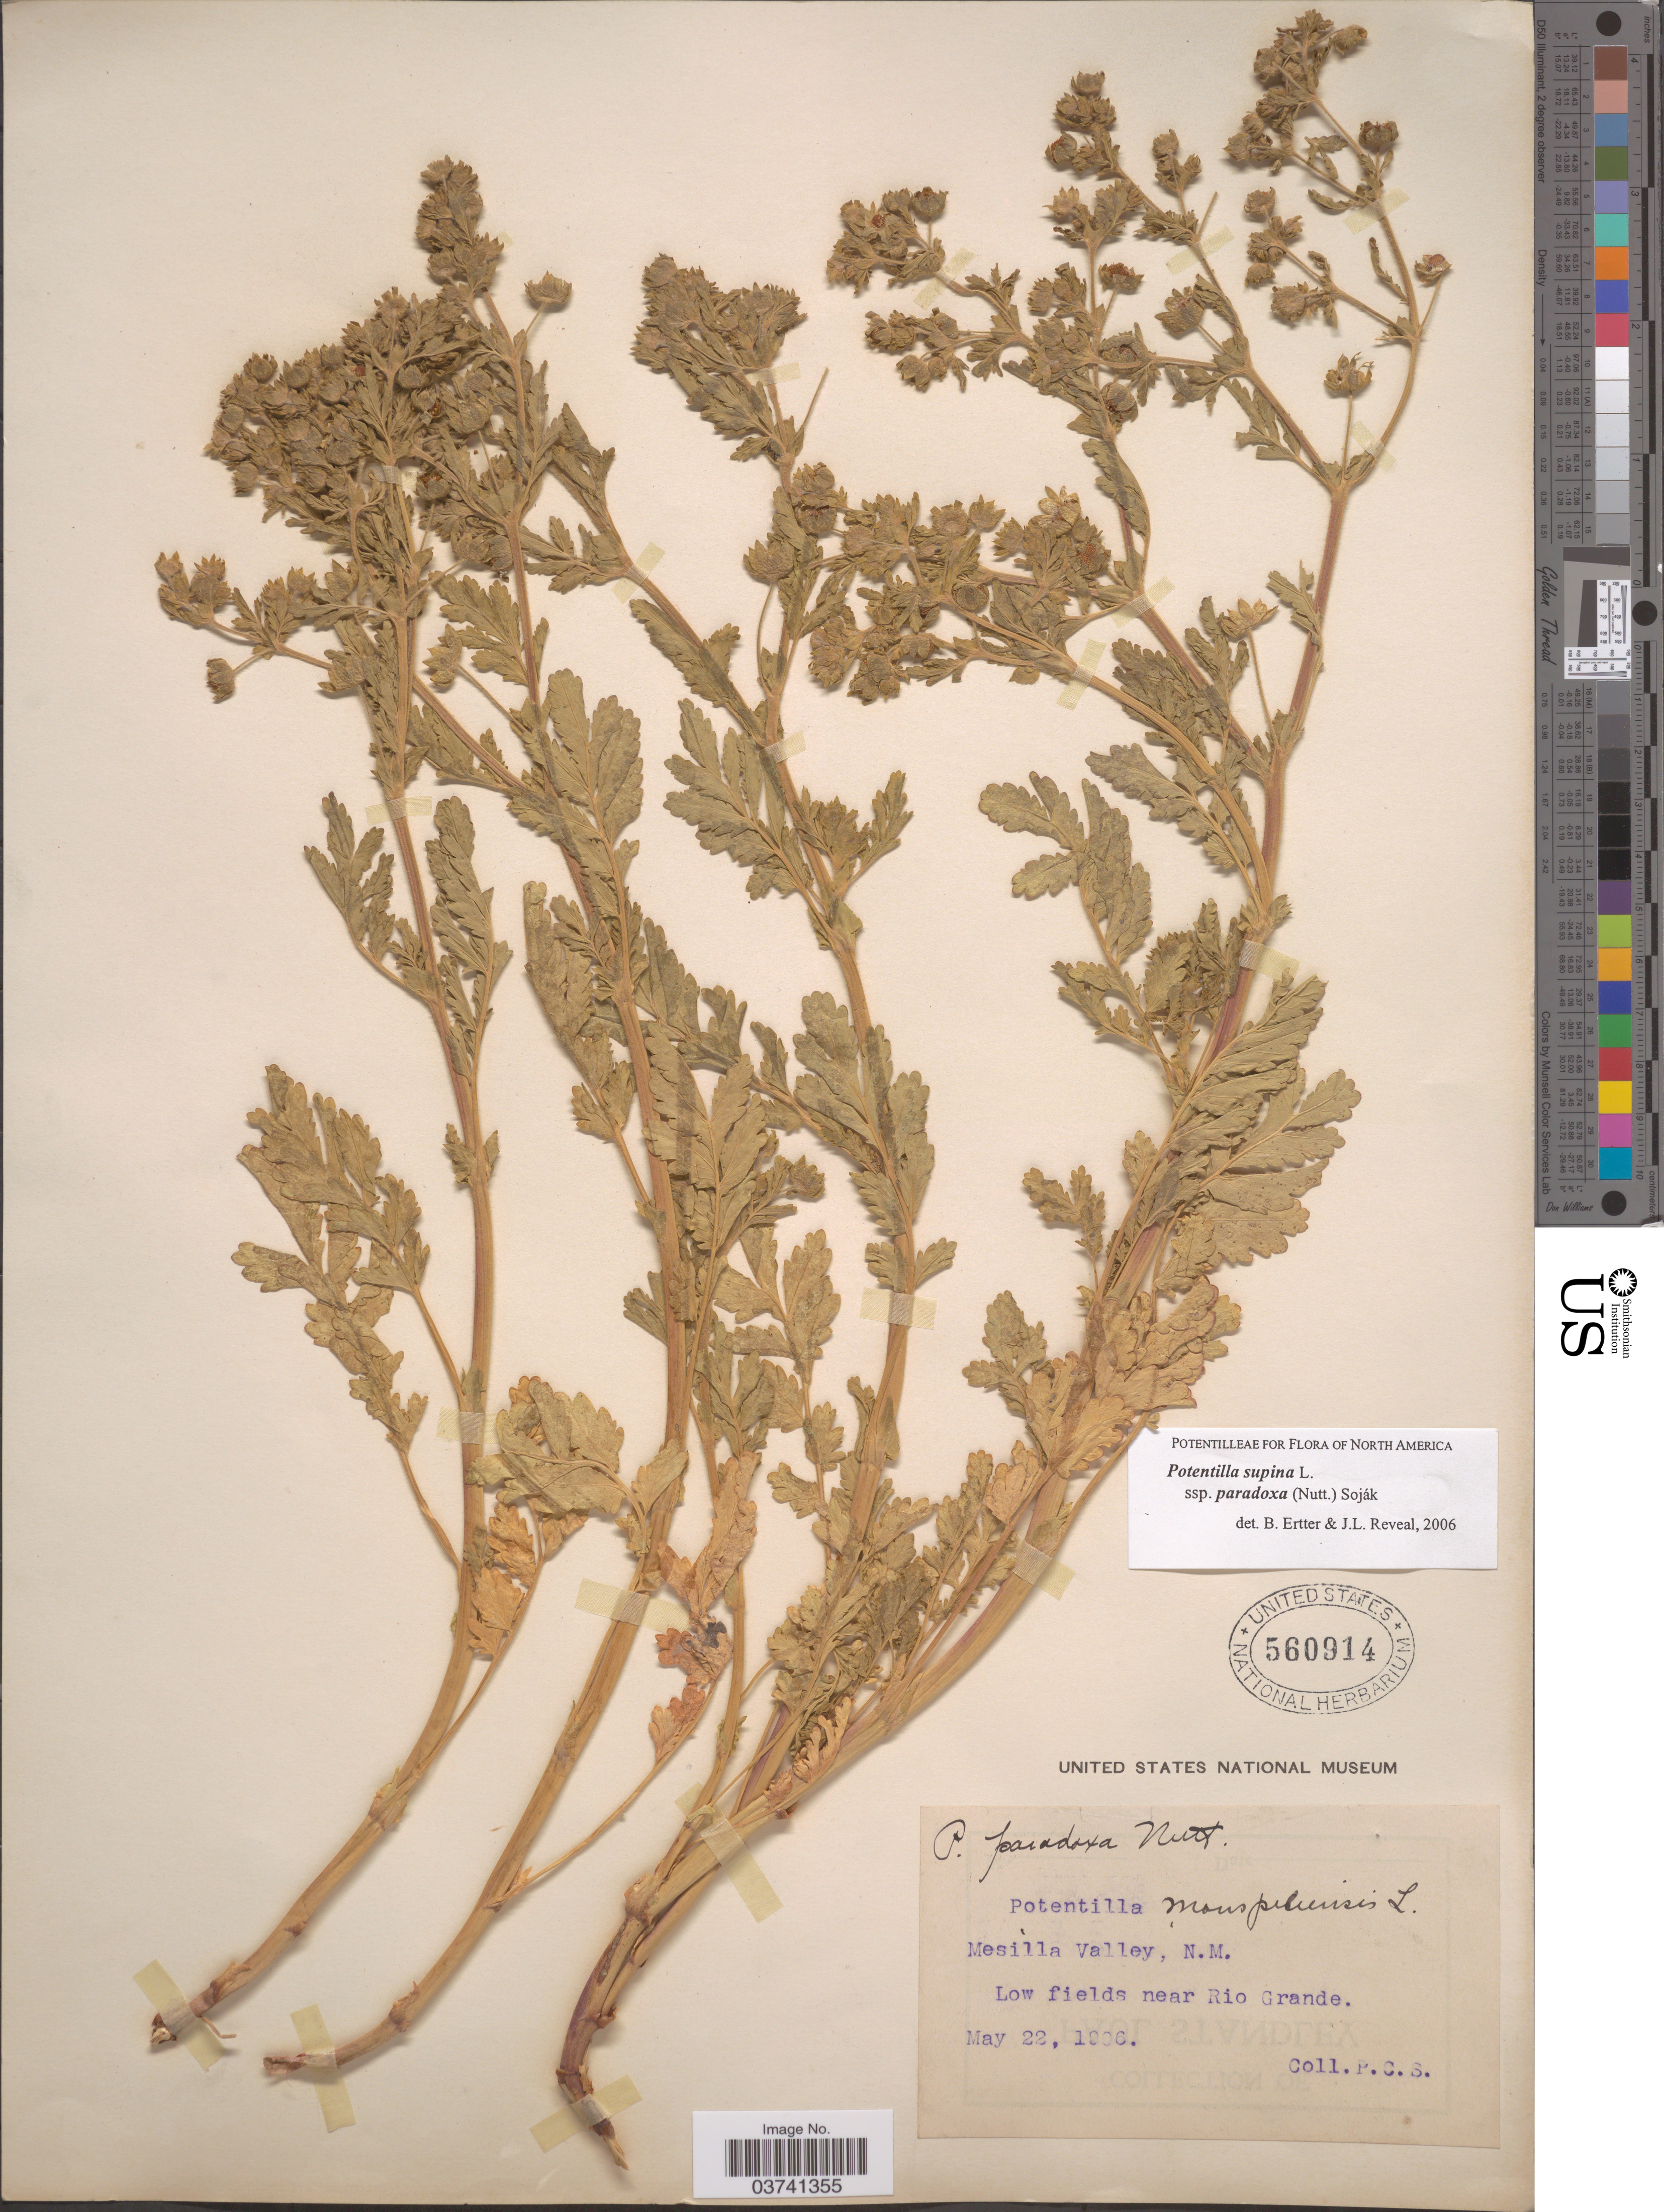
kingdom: Plantae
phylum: Tracheophyta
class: Magnoliopsida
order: Rosales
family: Rosaceae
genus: Potentilla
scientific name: Potentilla supina subsp. paradoxa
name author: (Nutt.) Soják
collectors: P. C. S.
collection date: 1906-05-22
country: United States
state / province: New Mexico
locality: Mesilla Valley. Low fields near Rio Grande.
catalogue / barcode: US 560914